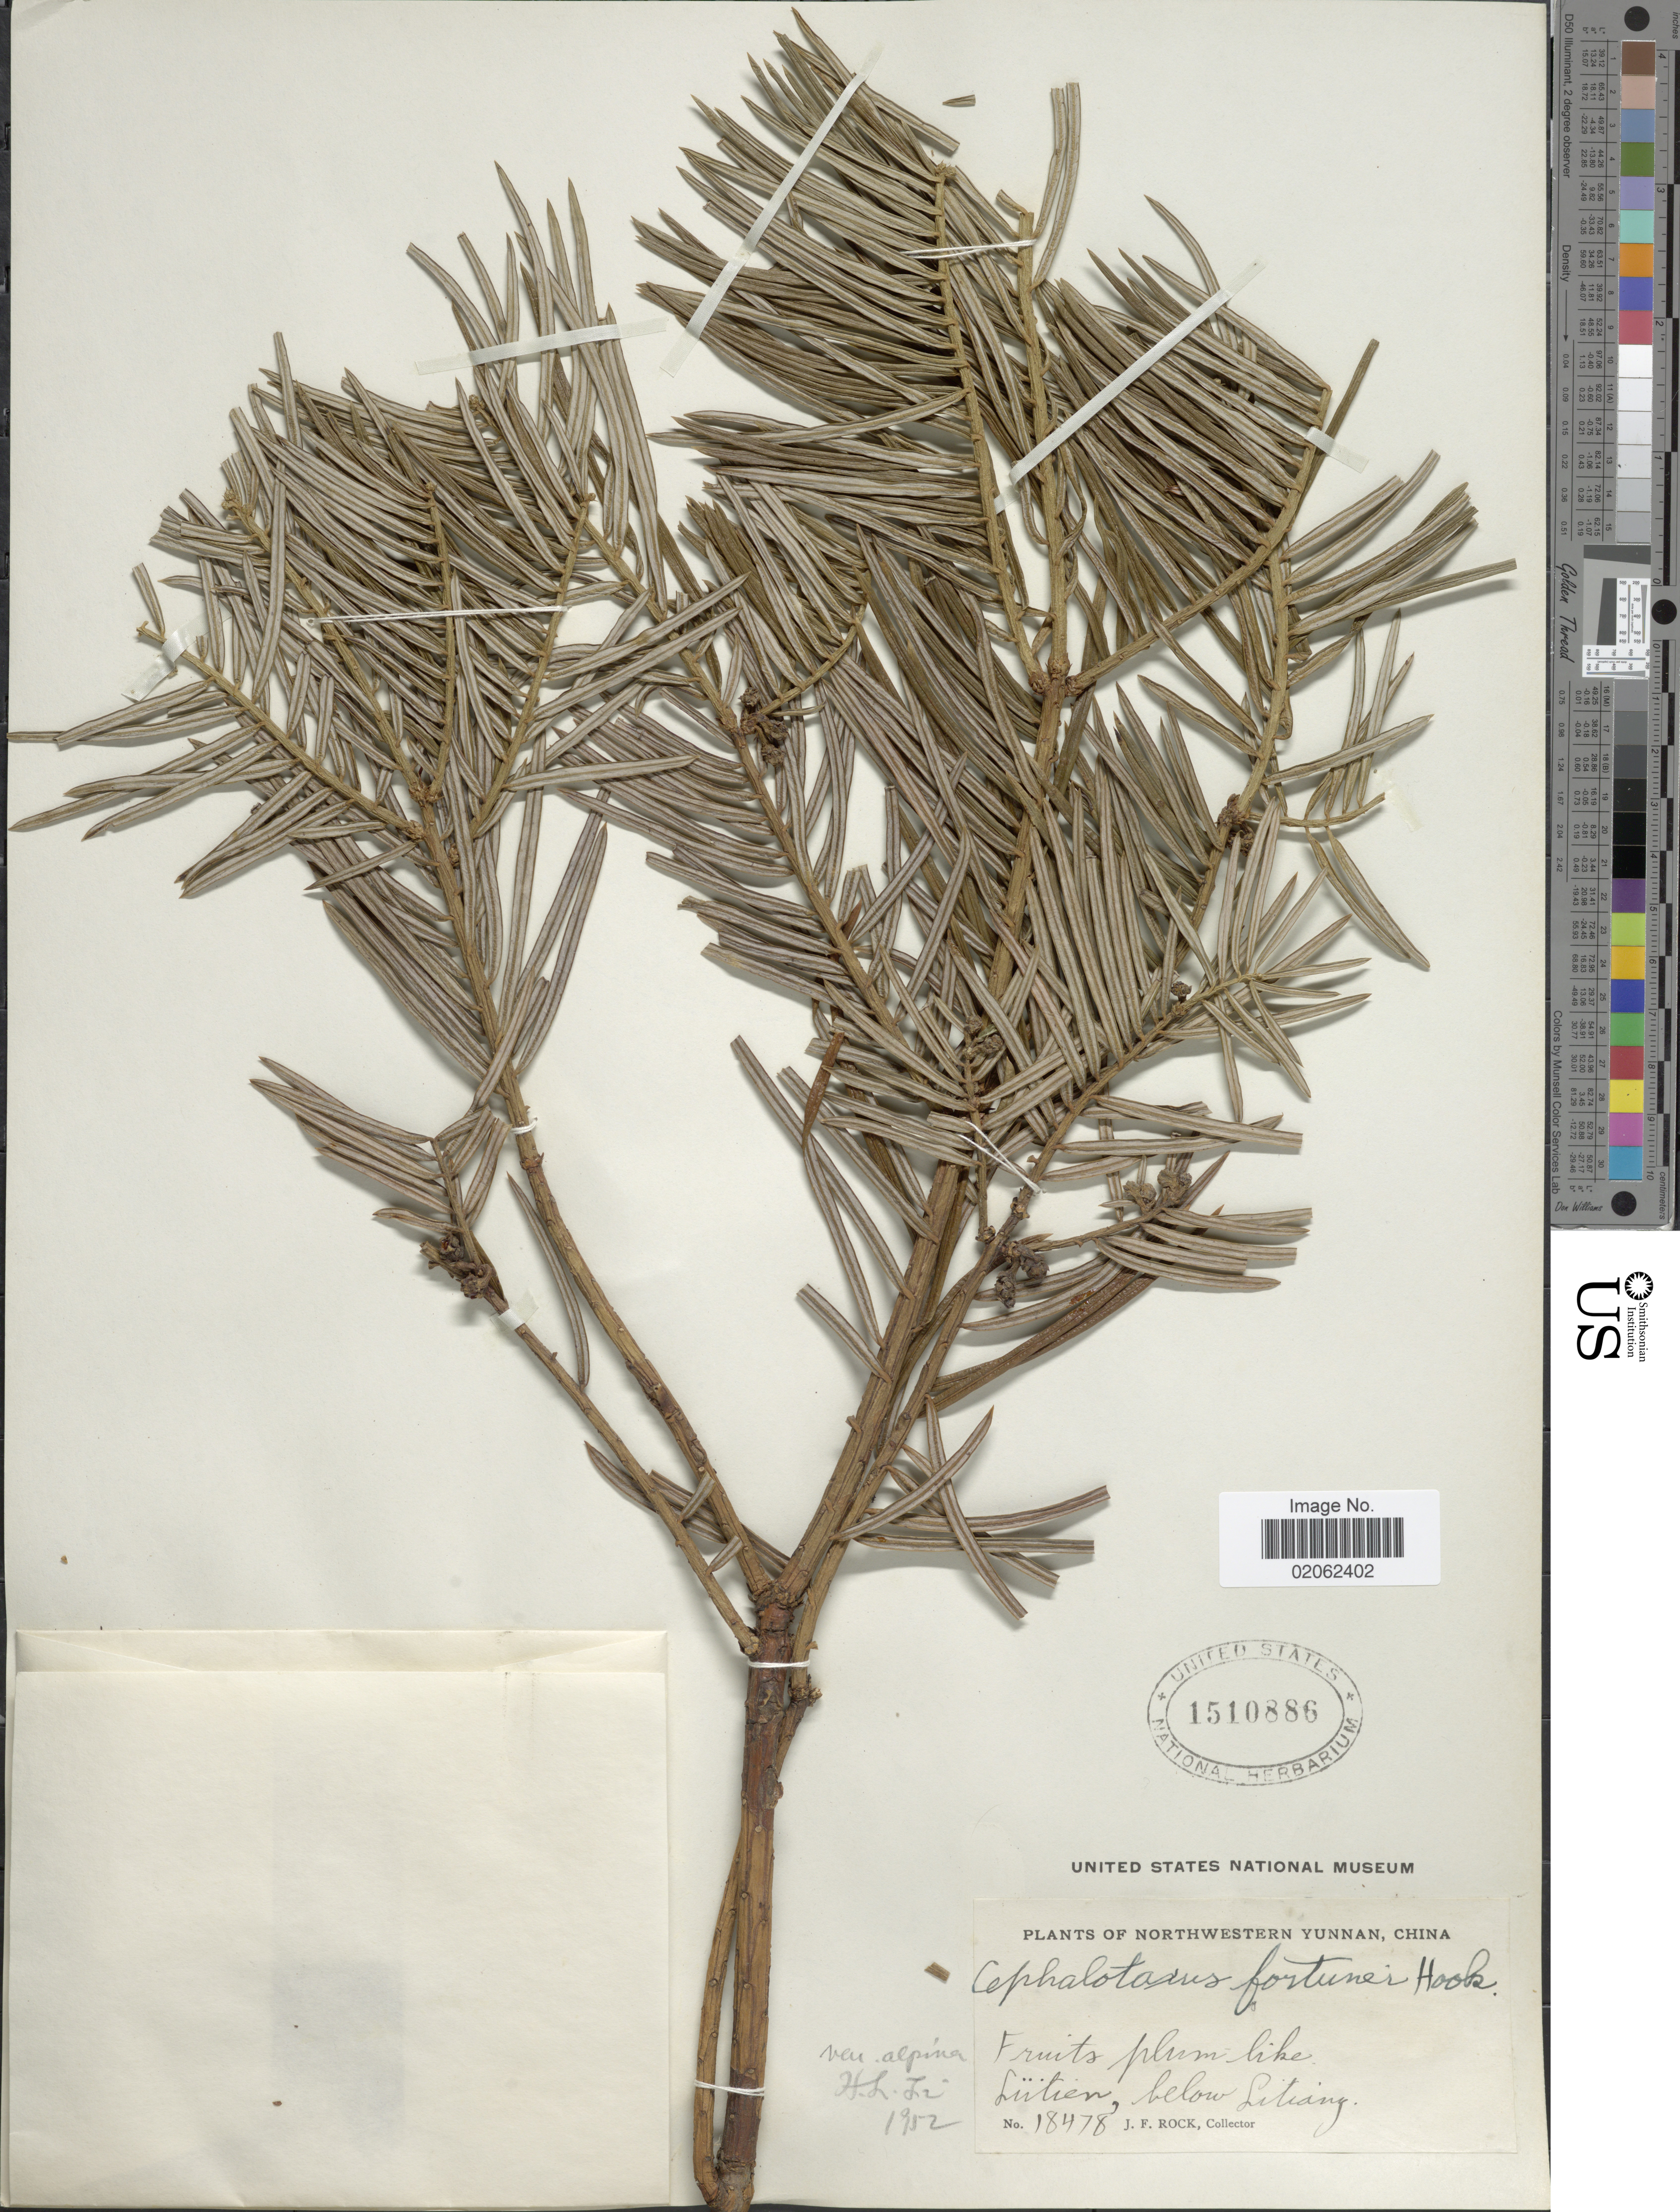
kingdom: Plantae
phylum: Tracheophyta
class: Pinopsida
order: Pinales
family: Cephalotaxaceae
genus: Cephalotaxus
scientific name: Cephalotaxus fortunei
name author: Hook.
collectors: J. Rock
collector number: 18478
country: China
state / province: Yunnan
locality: Northwestern Yunnan, Lütien, below Litiang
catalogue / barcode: US 1510886